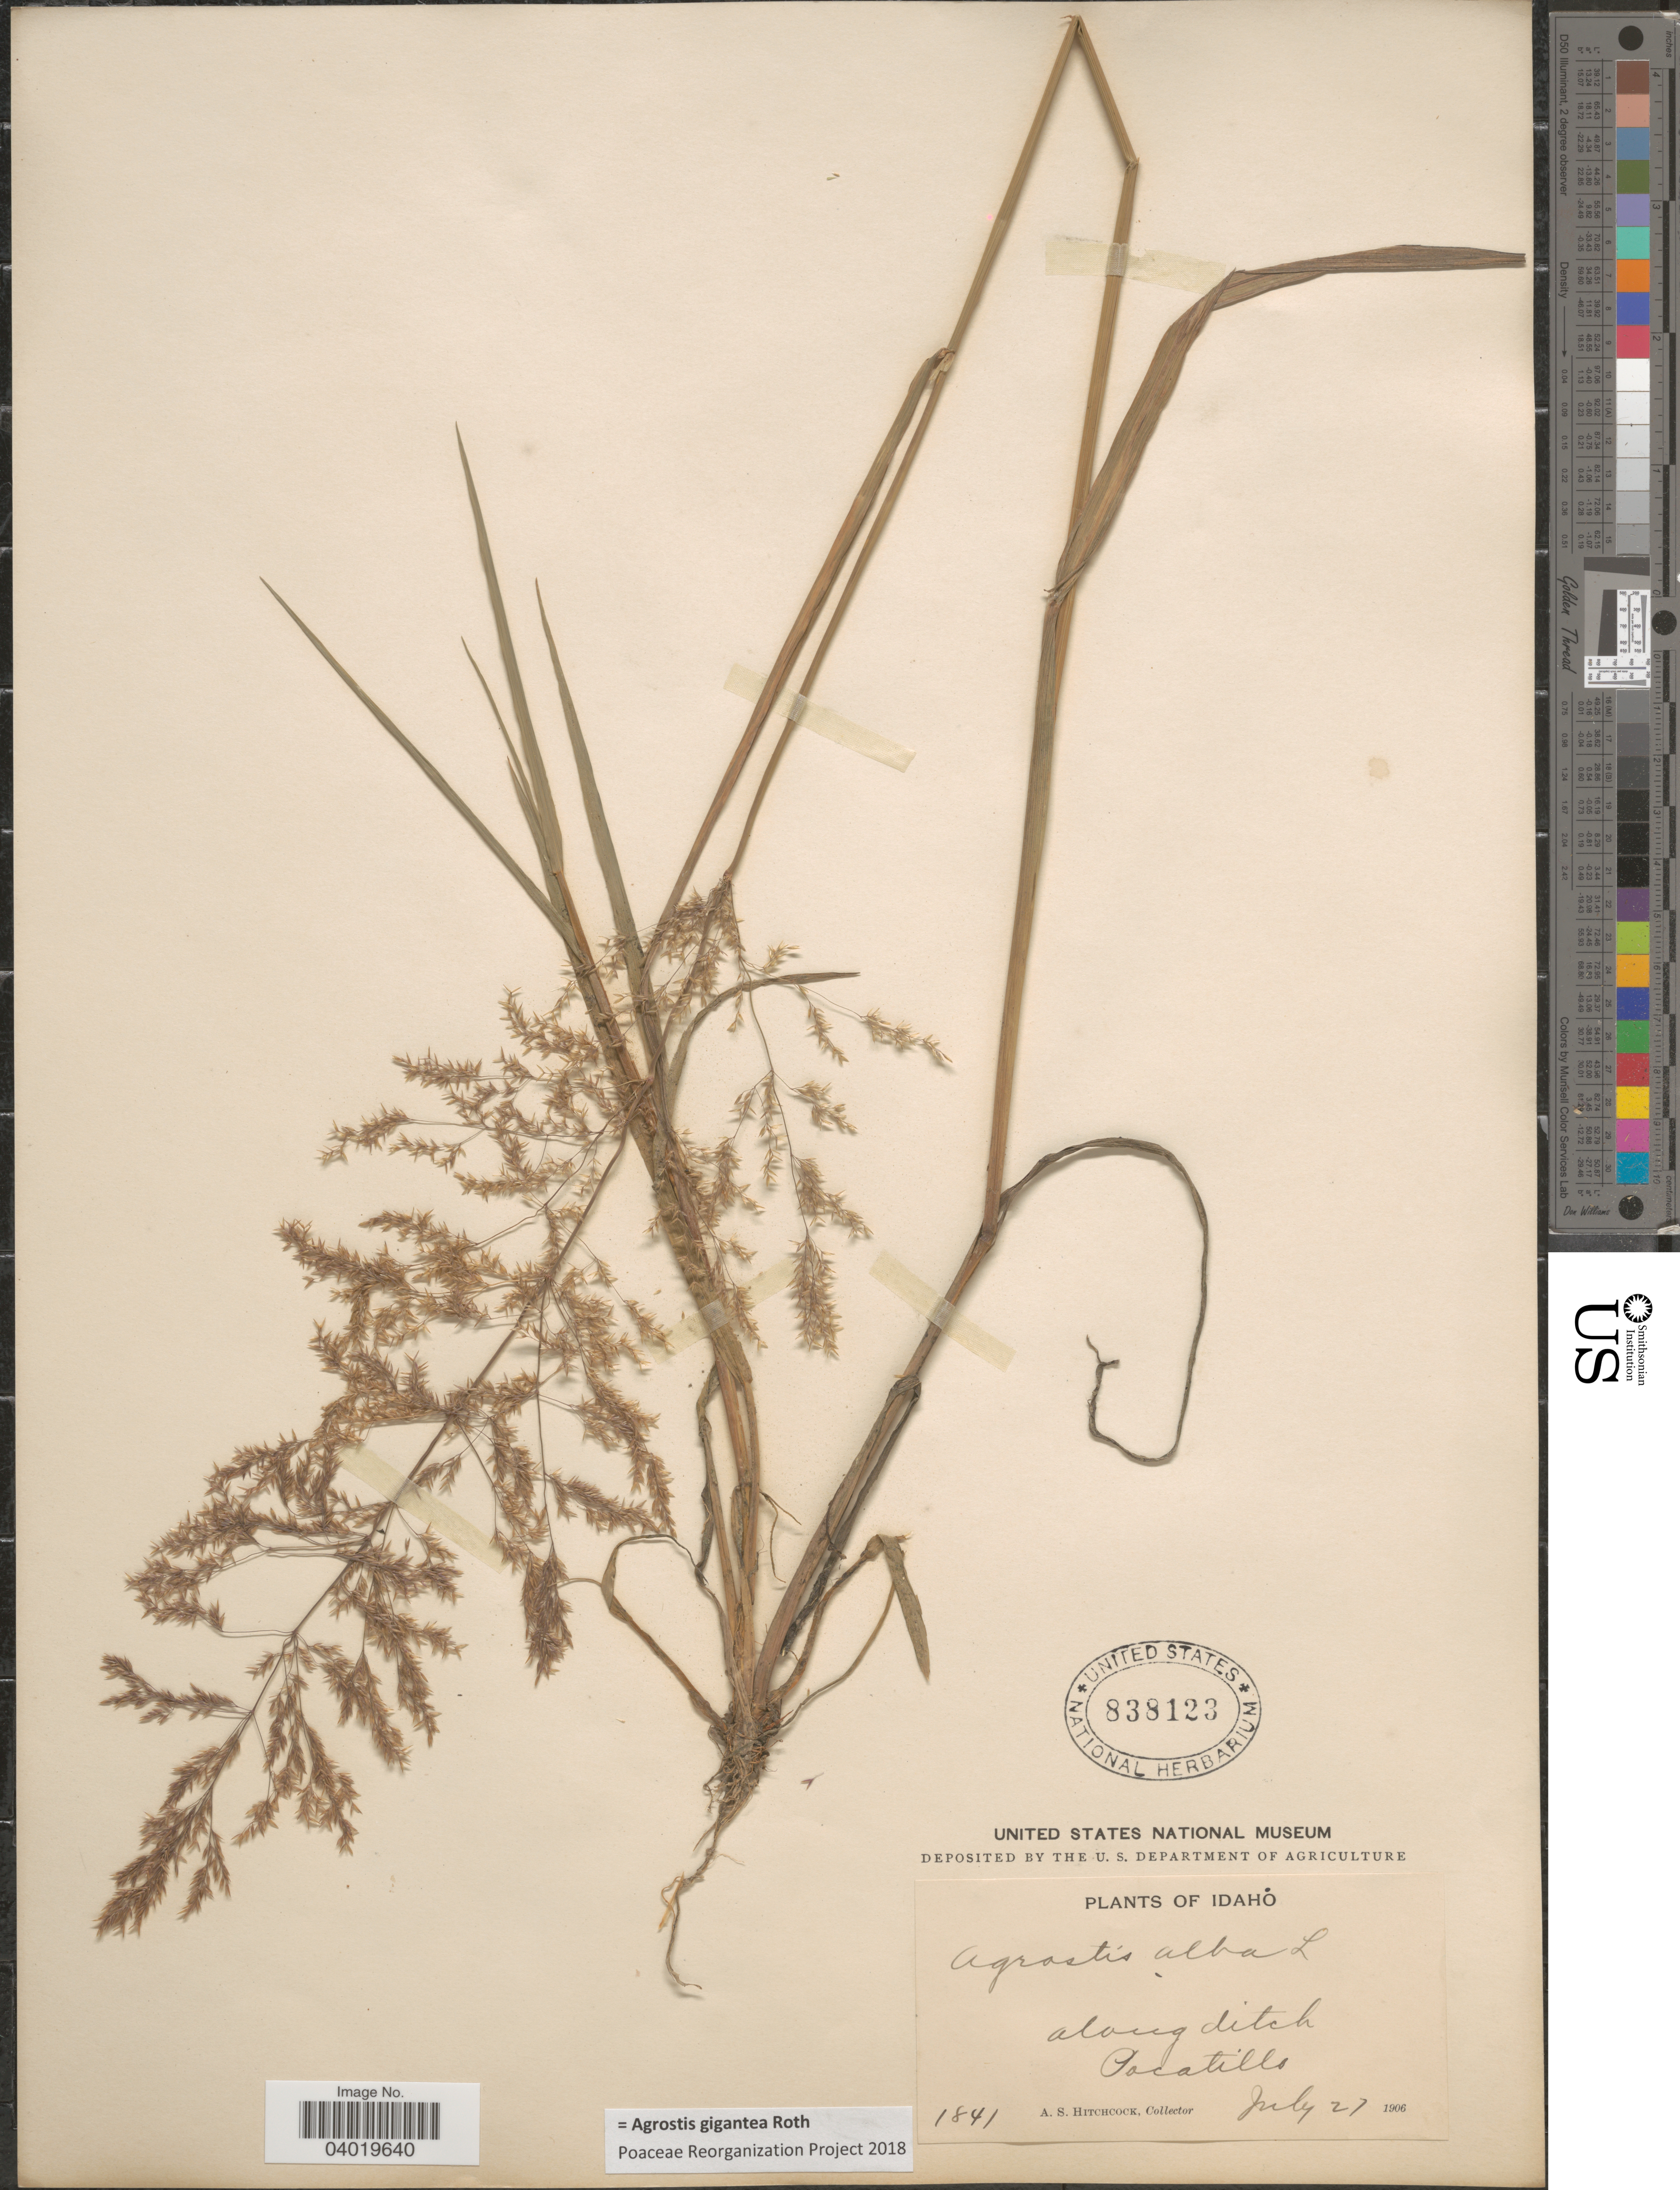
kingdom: Plantae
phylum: Tracheophyta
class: Liliopsida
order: Poales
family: Poaceae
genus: Agrostis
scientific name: Agrostis gigantea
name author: Roth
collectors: A. S. Hitchcock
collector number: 1841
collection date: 1906-07-27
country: United States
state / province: Idaho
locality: Pocatillo.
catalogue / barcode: US 838123